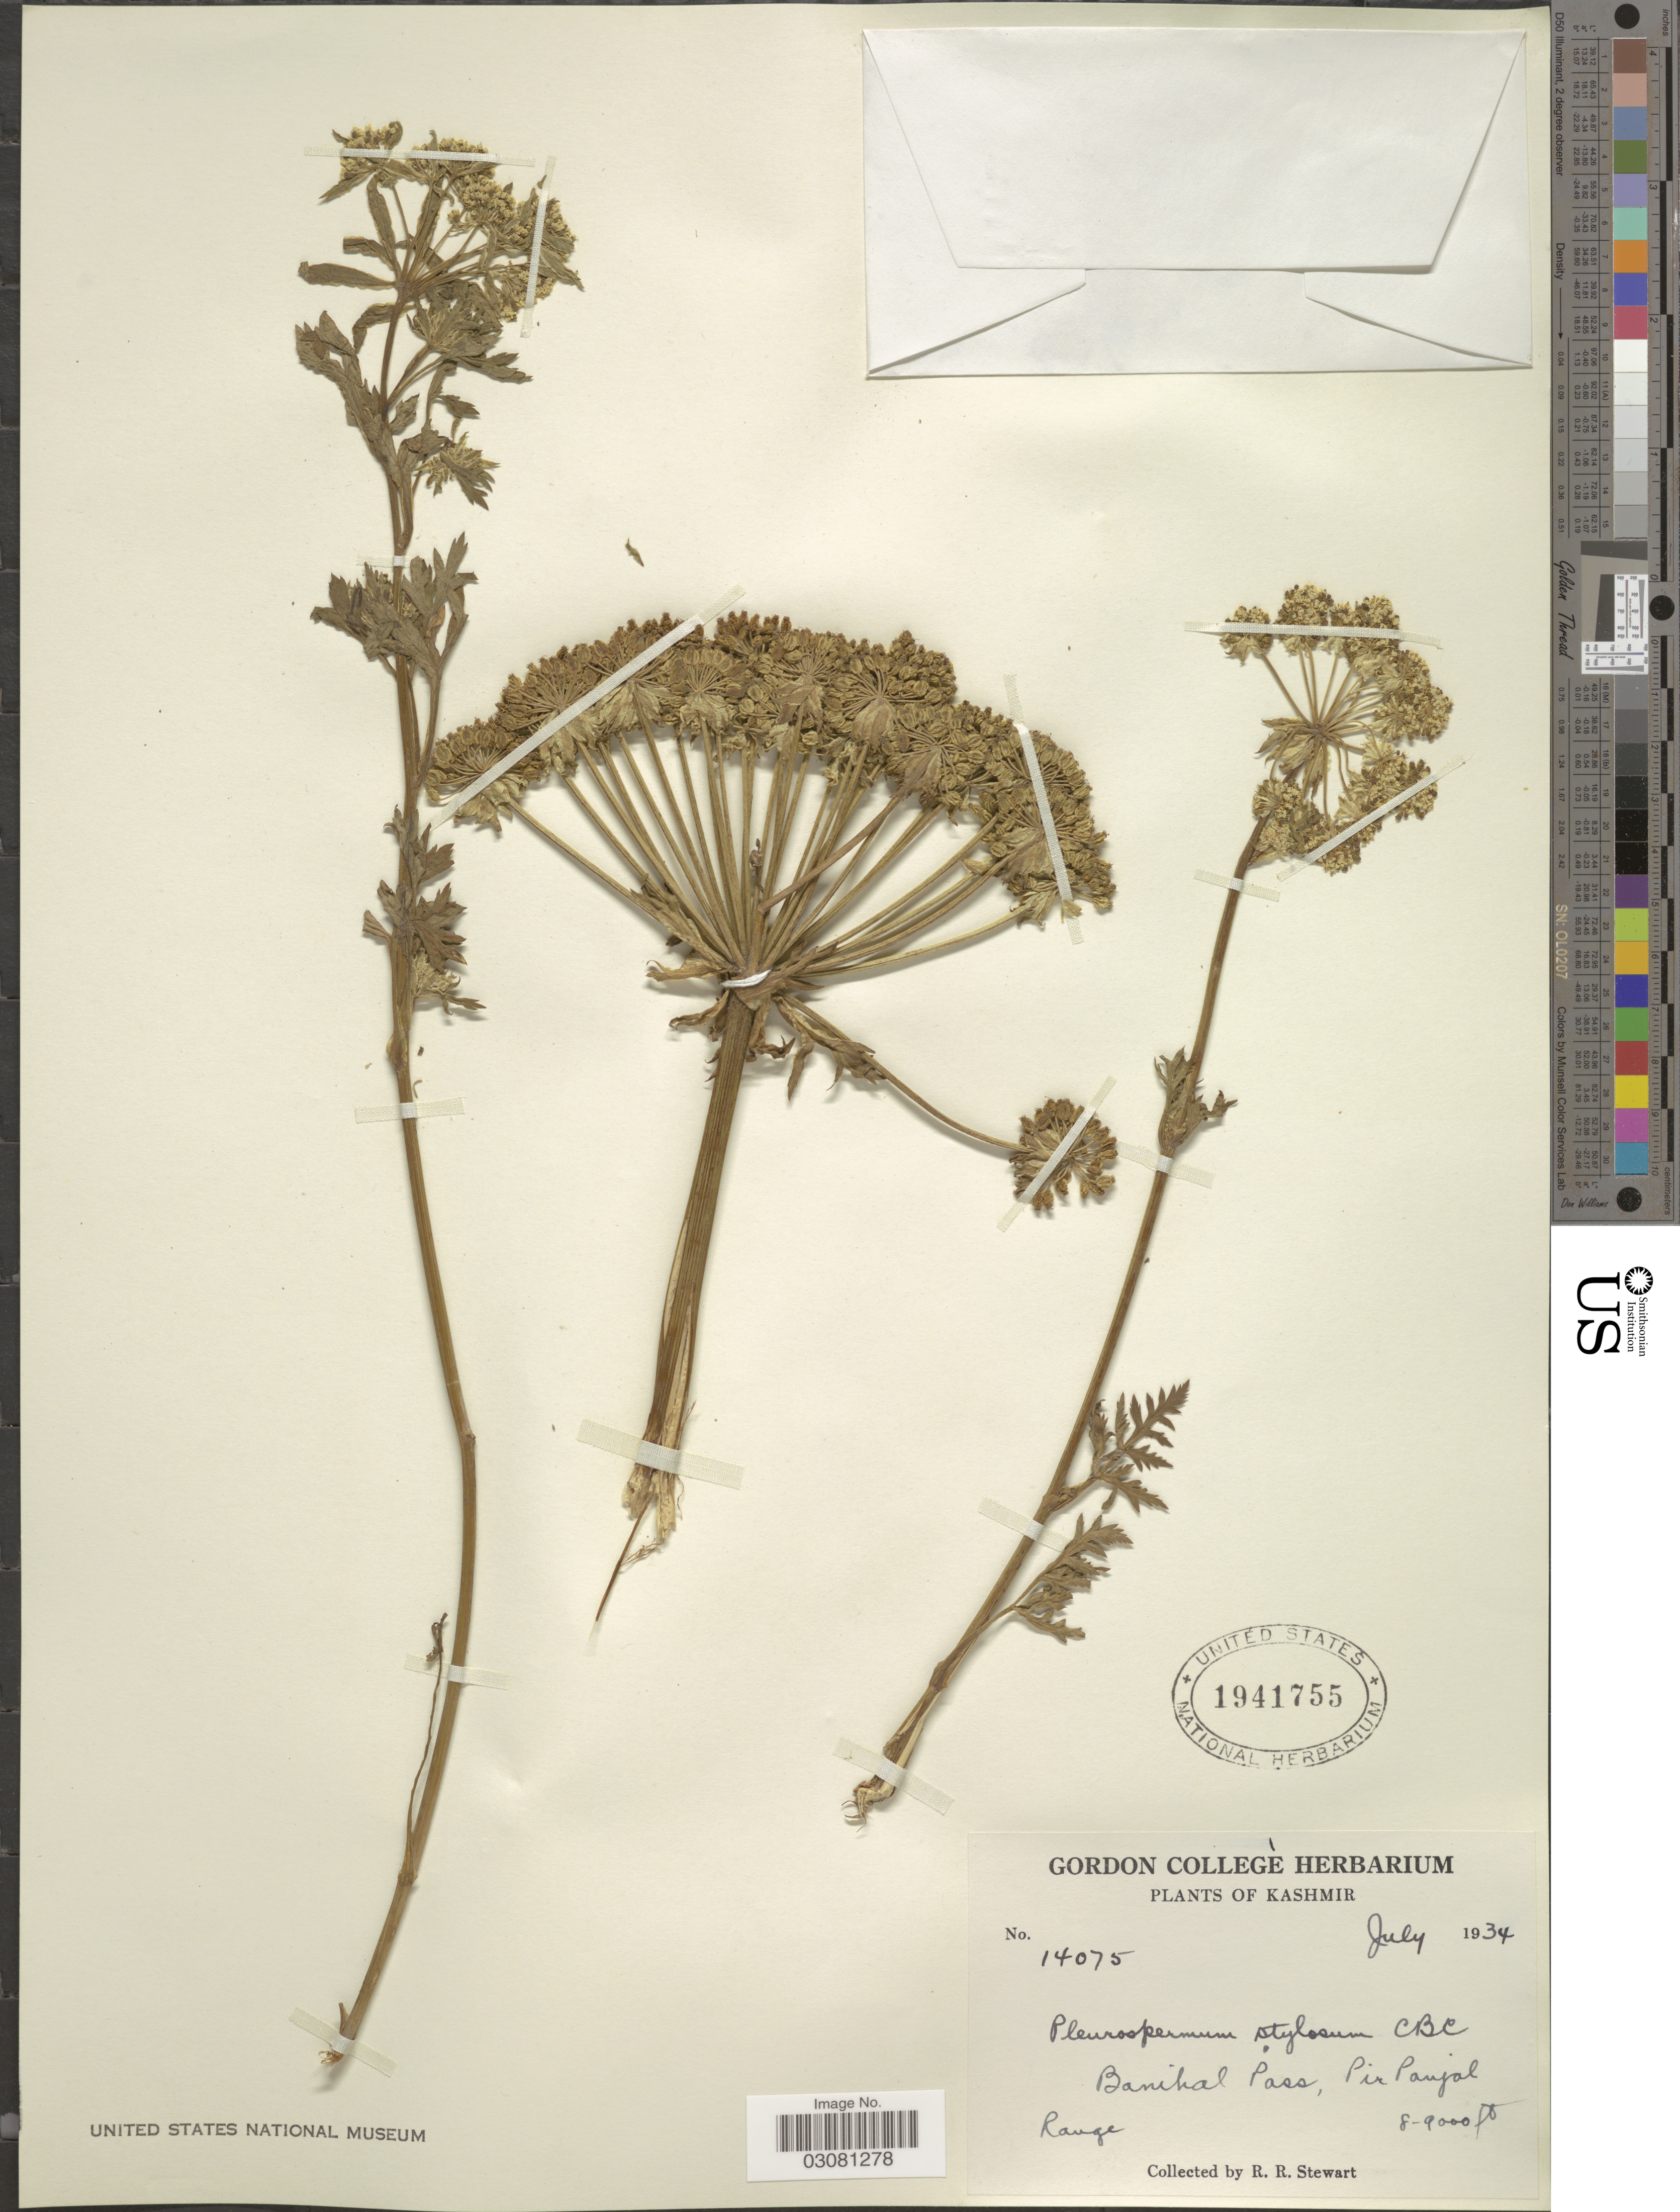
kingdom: Plantae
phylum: Tracheophyta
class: Magnoliopsida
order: Apiales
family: Apiaceae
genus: Pleurospermum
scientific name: Pleurospermum stylosum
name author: C.B. Clarke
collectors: R. Stewart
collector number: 14075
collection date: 1934-07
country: India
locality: Kashmir. Banihal Pass, Pir Panjal Range.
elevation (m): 2438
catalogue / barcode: US 1941755